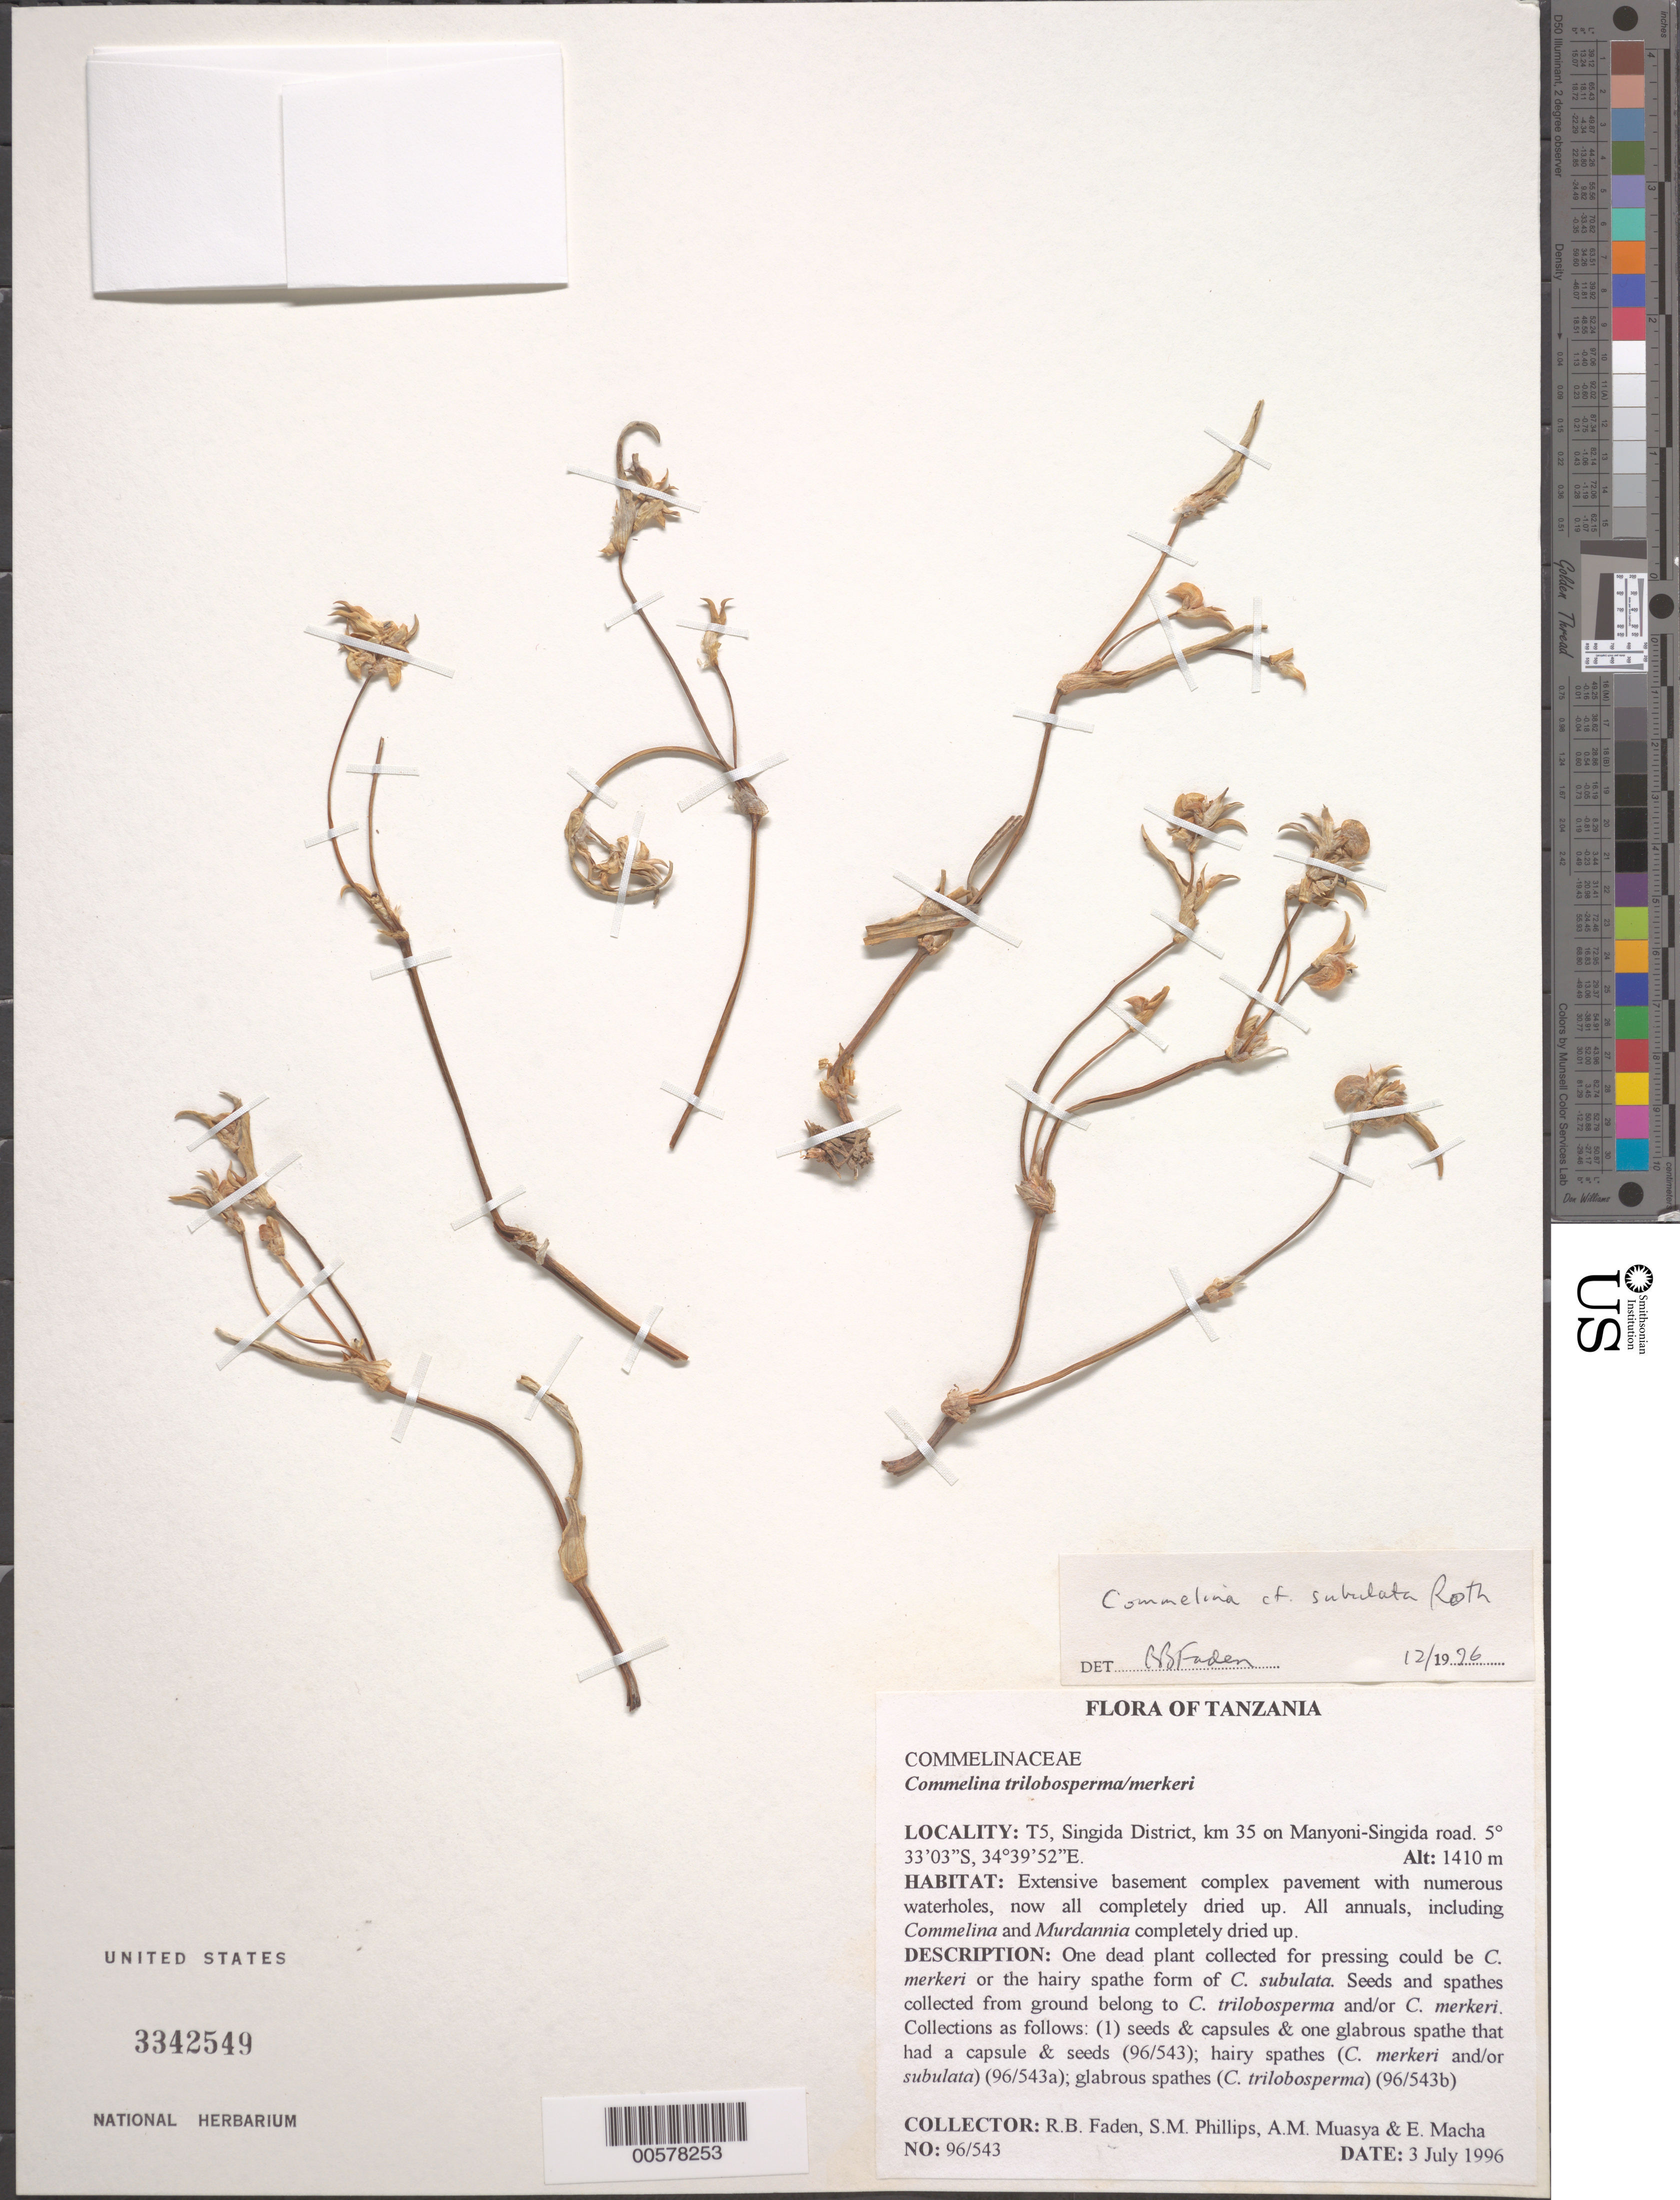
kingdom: Plantae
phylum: Tracheophyta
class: Liliopsida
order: Commelinales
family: Commelinaceae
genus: Commelina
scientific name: Commelina subulata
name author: Roth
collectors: R. B. Faden, S. M. Phillips, A. Muasya & E. Macha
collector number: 96/543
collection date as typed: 03 Jul 1996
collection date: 1996-07-03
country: Tanzania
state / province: Singida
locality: Manyoni-singida road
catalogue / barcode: US 3342549